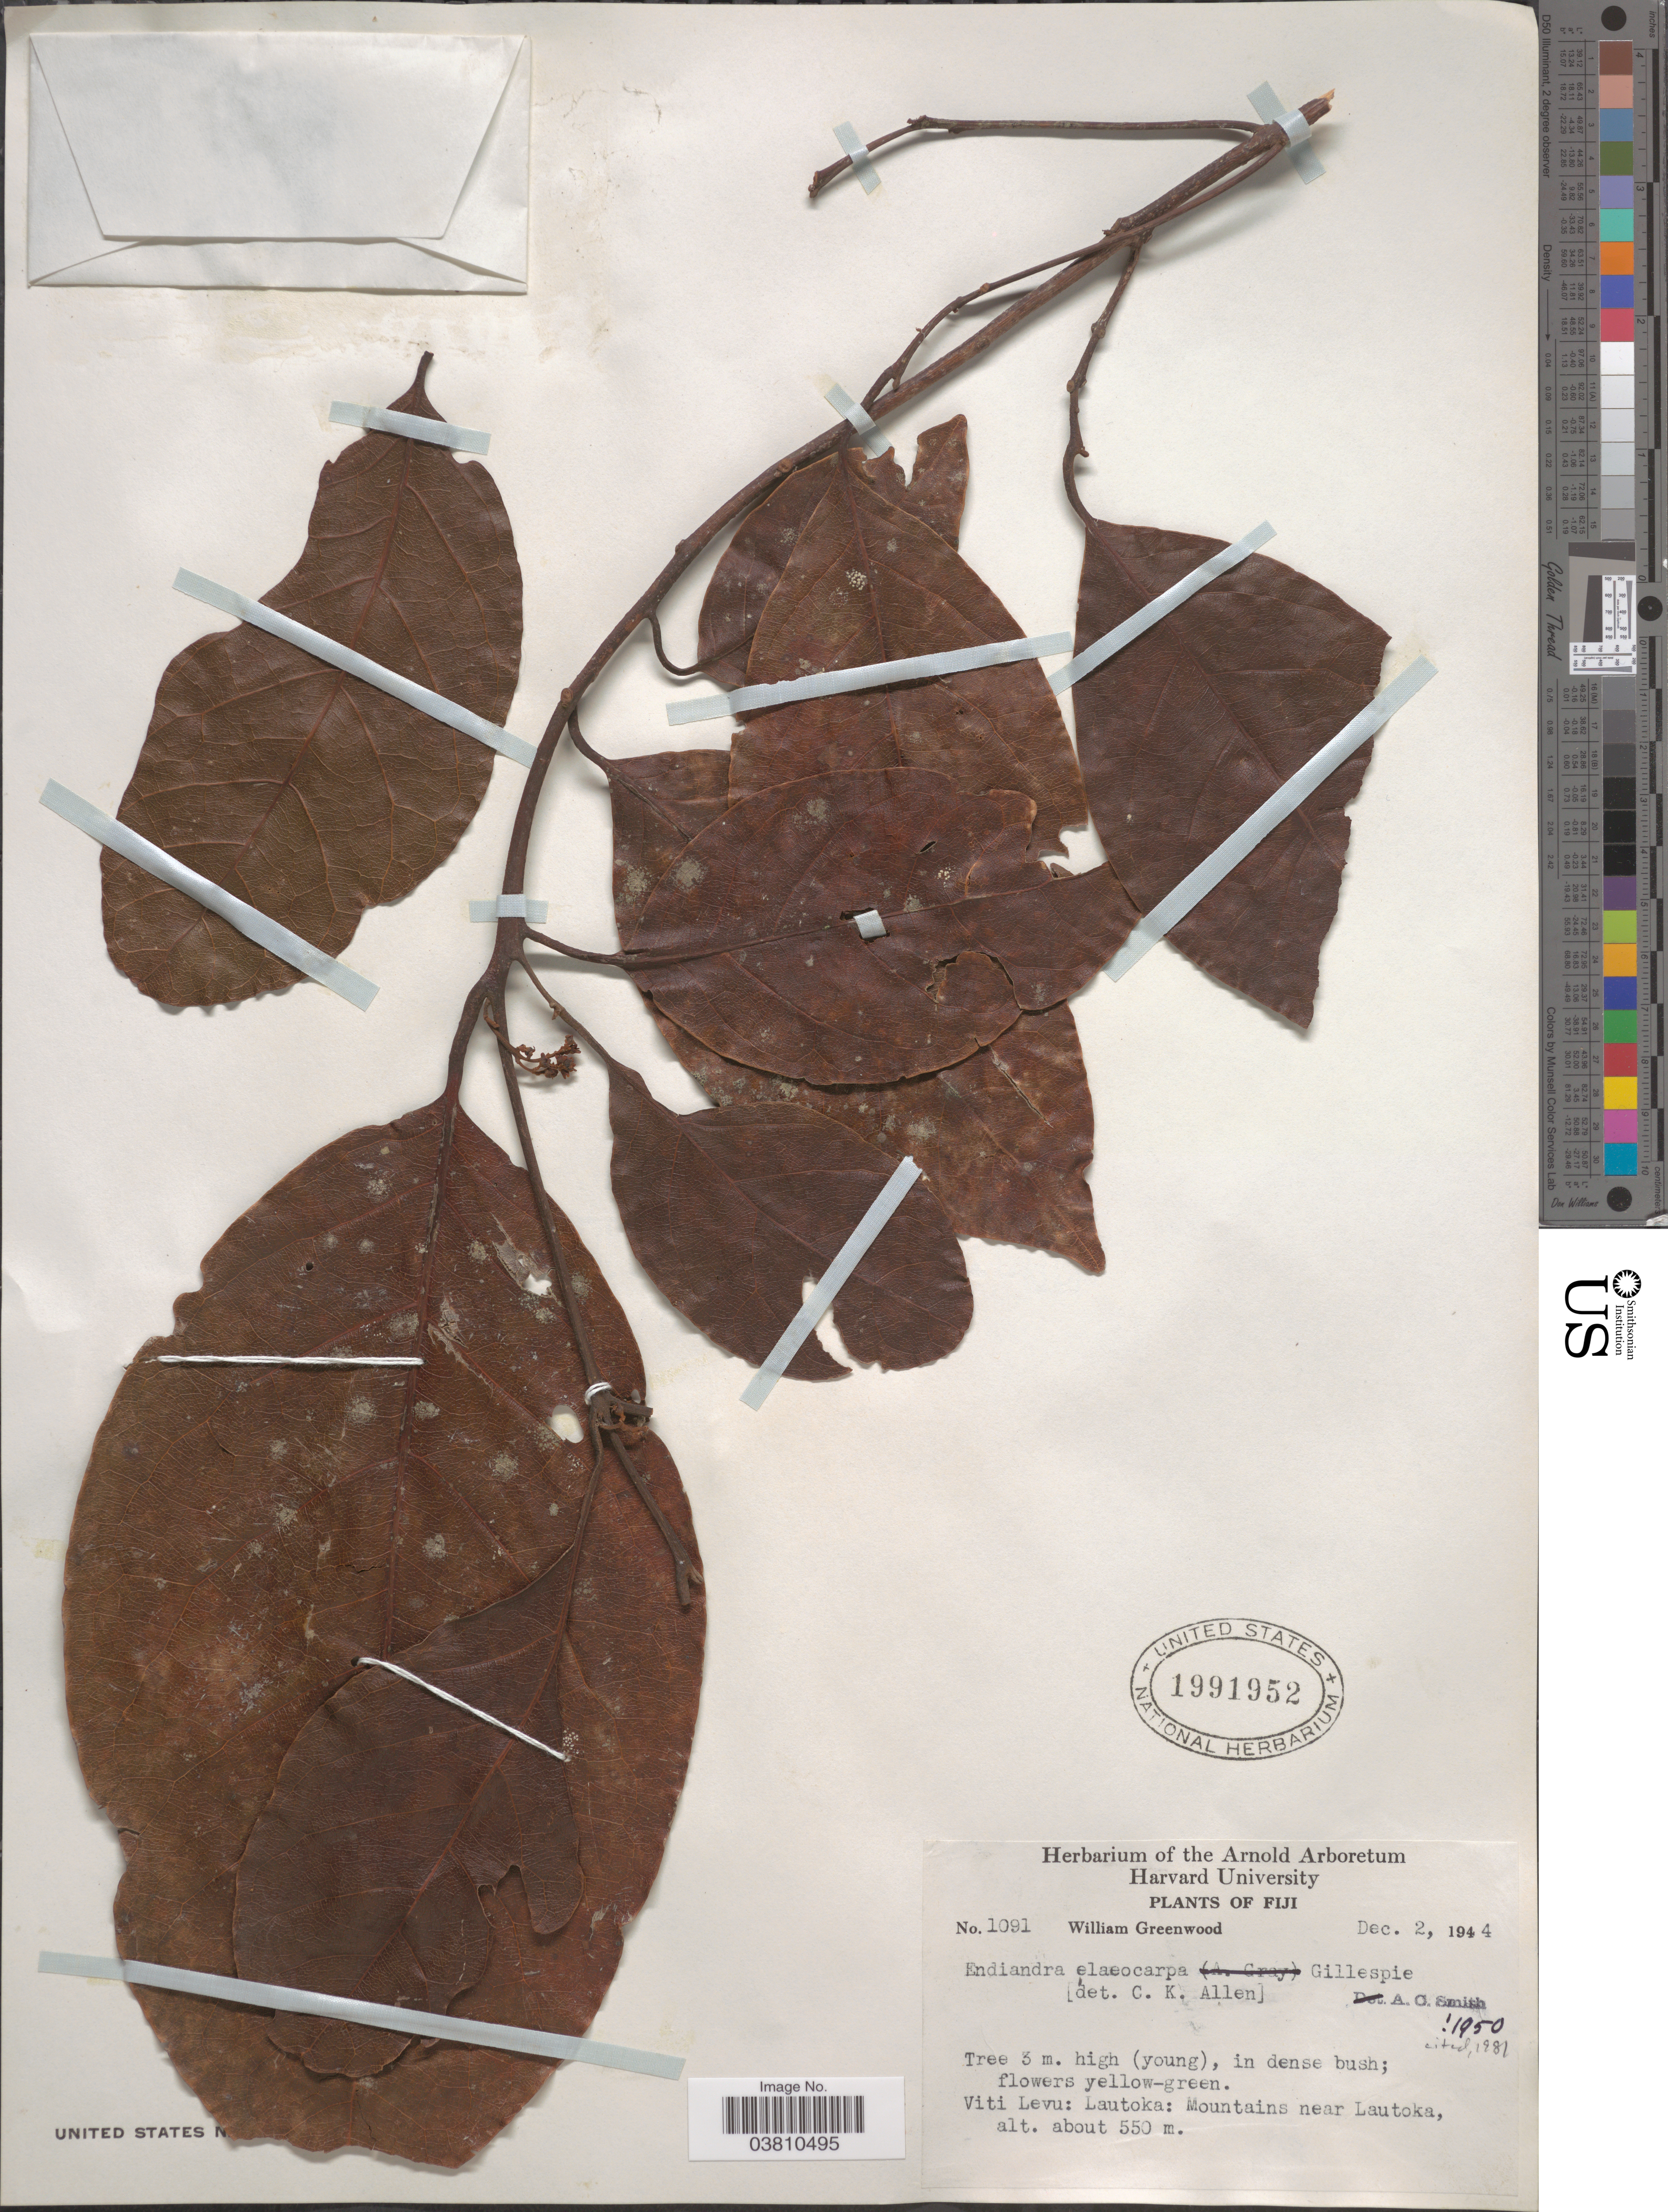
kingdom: Plantae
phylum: Tracheophyta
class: Magnoliopsida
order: Laurales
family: Lauraceae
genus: Endiandra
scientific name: Endiandra elaeocarpa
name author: Gillespie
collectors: W. Greenwood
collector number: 1091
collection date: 1944-12-02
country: Fiji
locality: Viti Levu: Lautoka: Mountains near Lautoka.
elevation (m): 550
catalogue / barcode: US 1991952